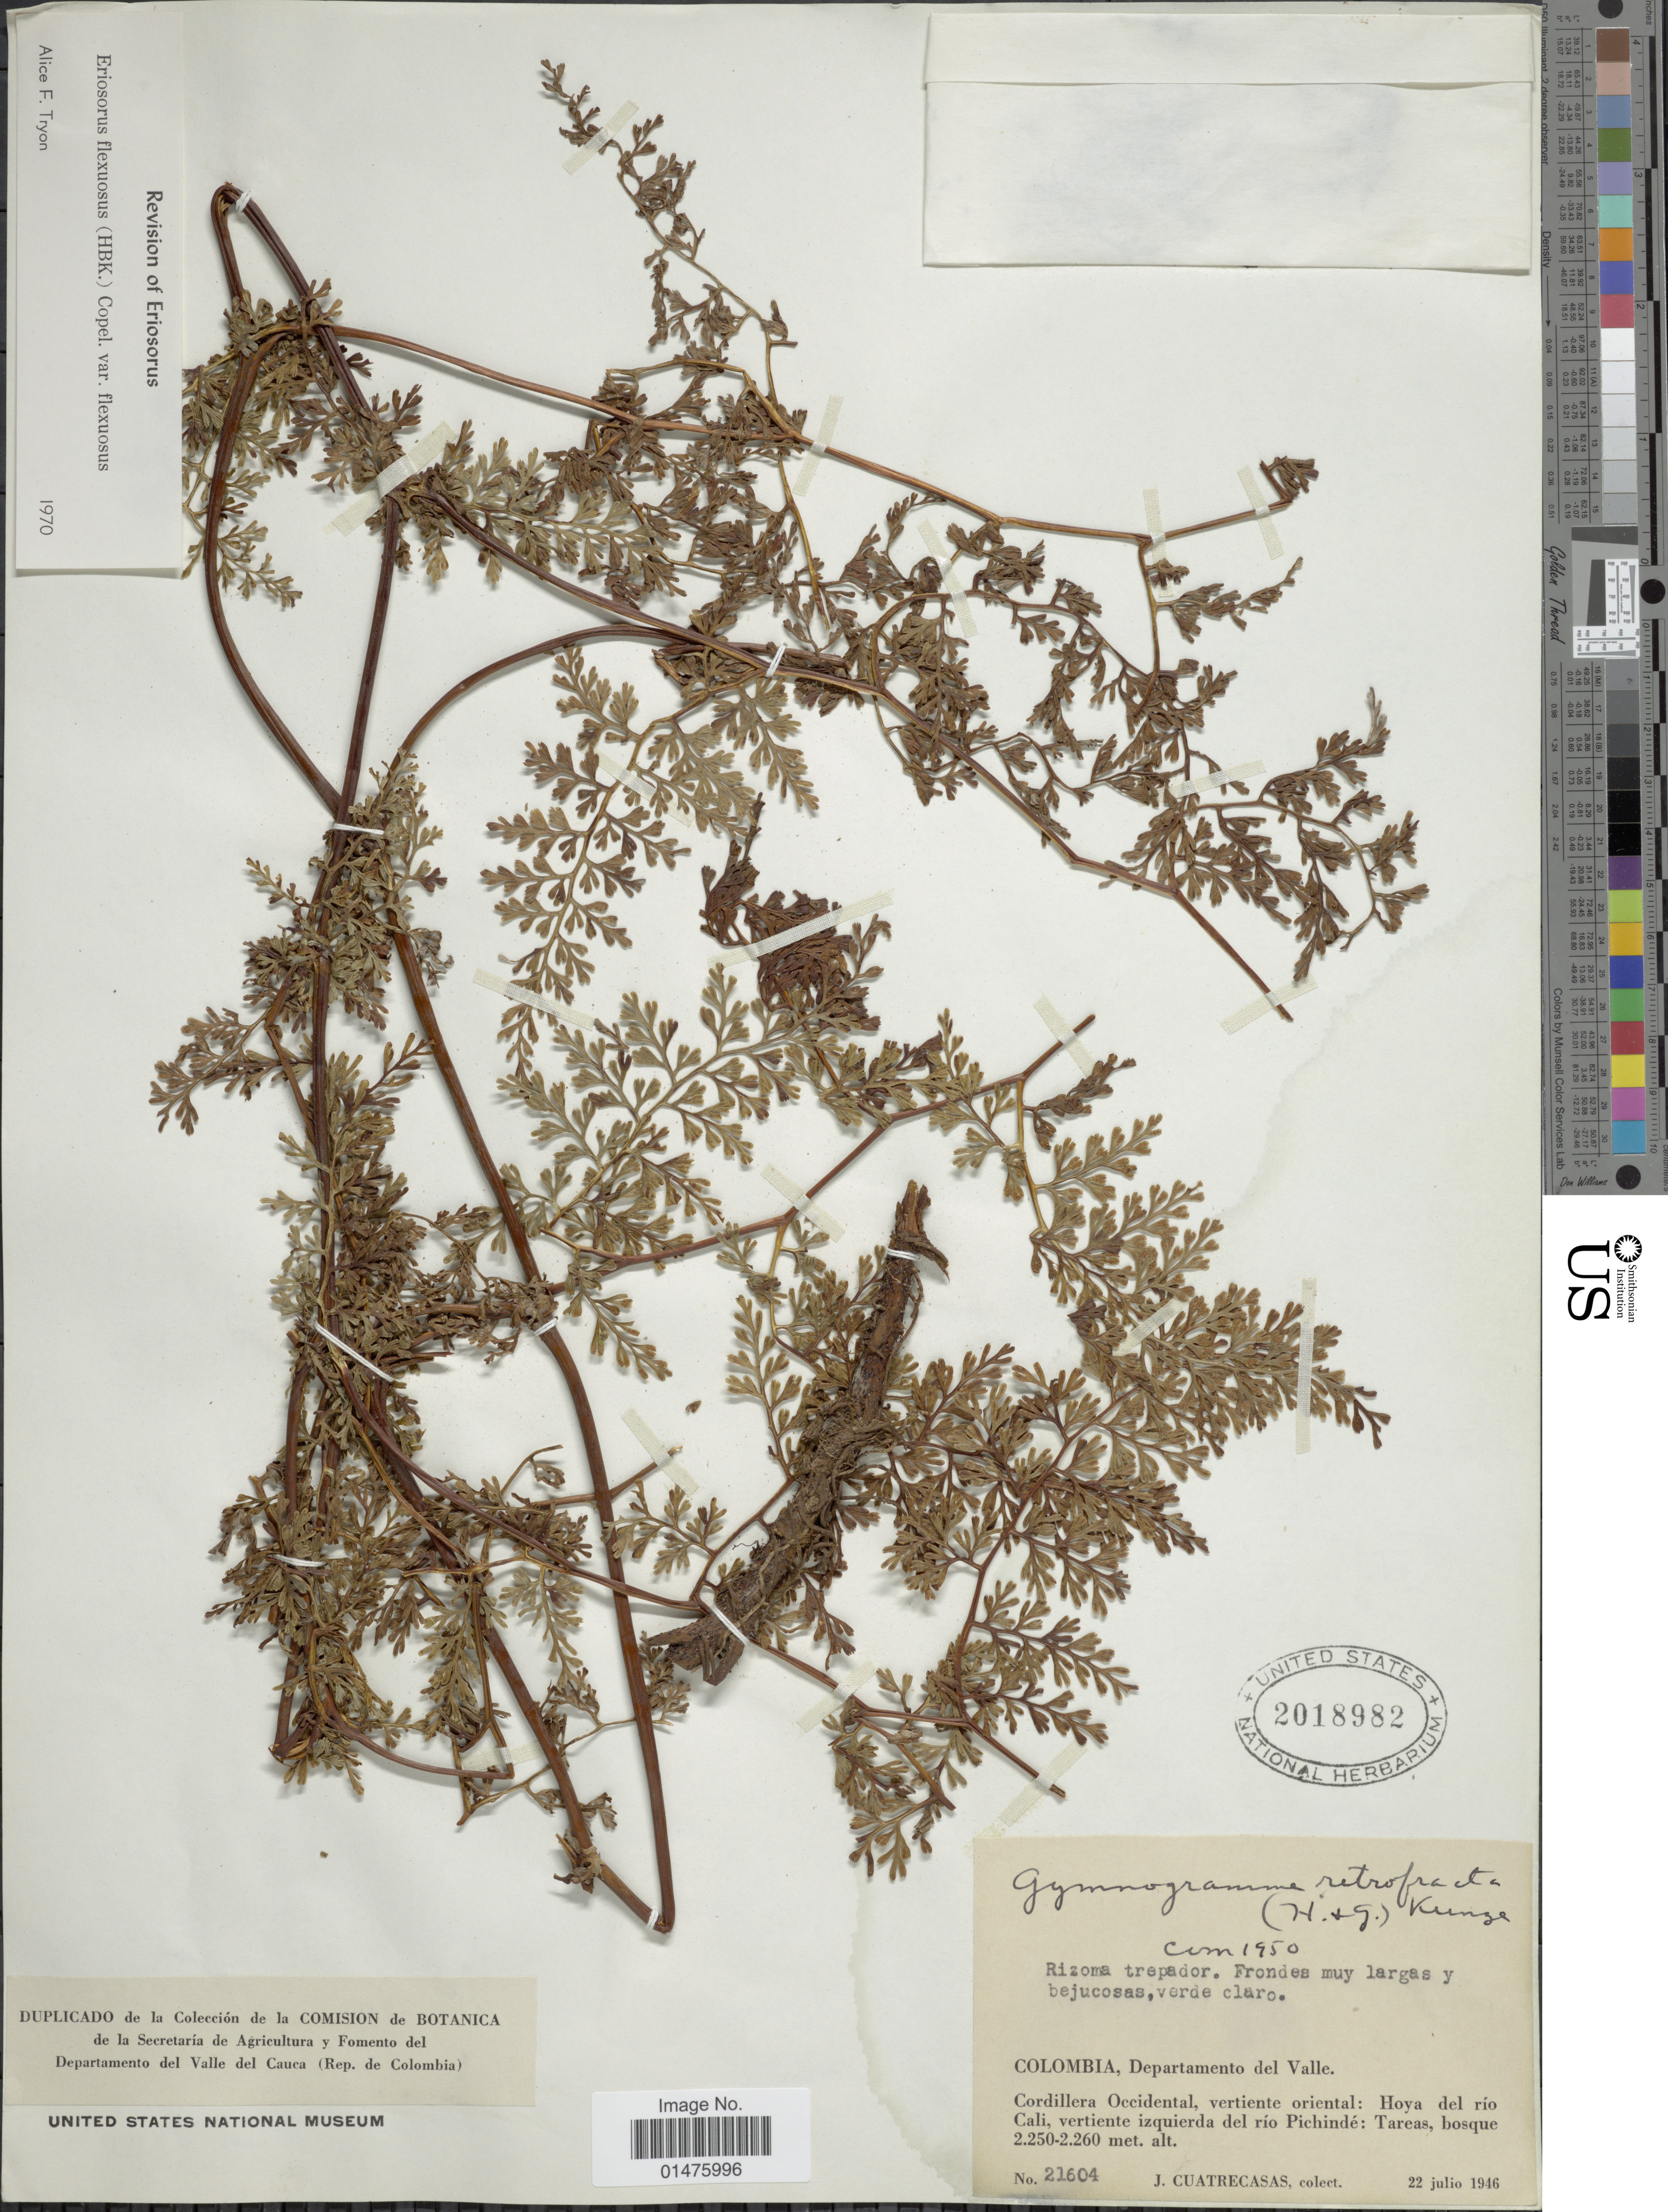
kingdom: Plantae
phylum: Tracheophyta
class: Polypodiopsida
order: Polypodiales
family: Pteridaceae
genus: Jamesonia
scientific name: Jamesonia flexuosa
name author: (Humb. & Bonpl.) Christenh.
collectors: J. Cuatrecasas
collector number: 21604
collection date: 1946-07-22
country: Colombia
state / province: Valle del Cauca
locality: Departamento del valle, Cordillera Occidental, vertiente oriental: Hoya del rio Cali, vertiente izquierda del río Pichindé: tareas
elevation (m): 2250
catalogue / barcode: US 2018982